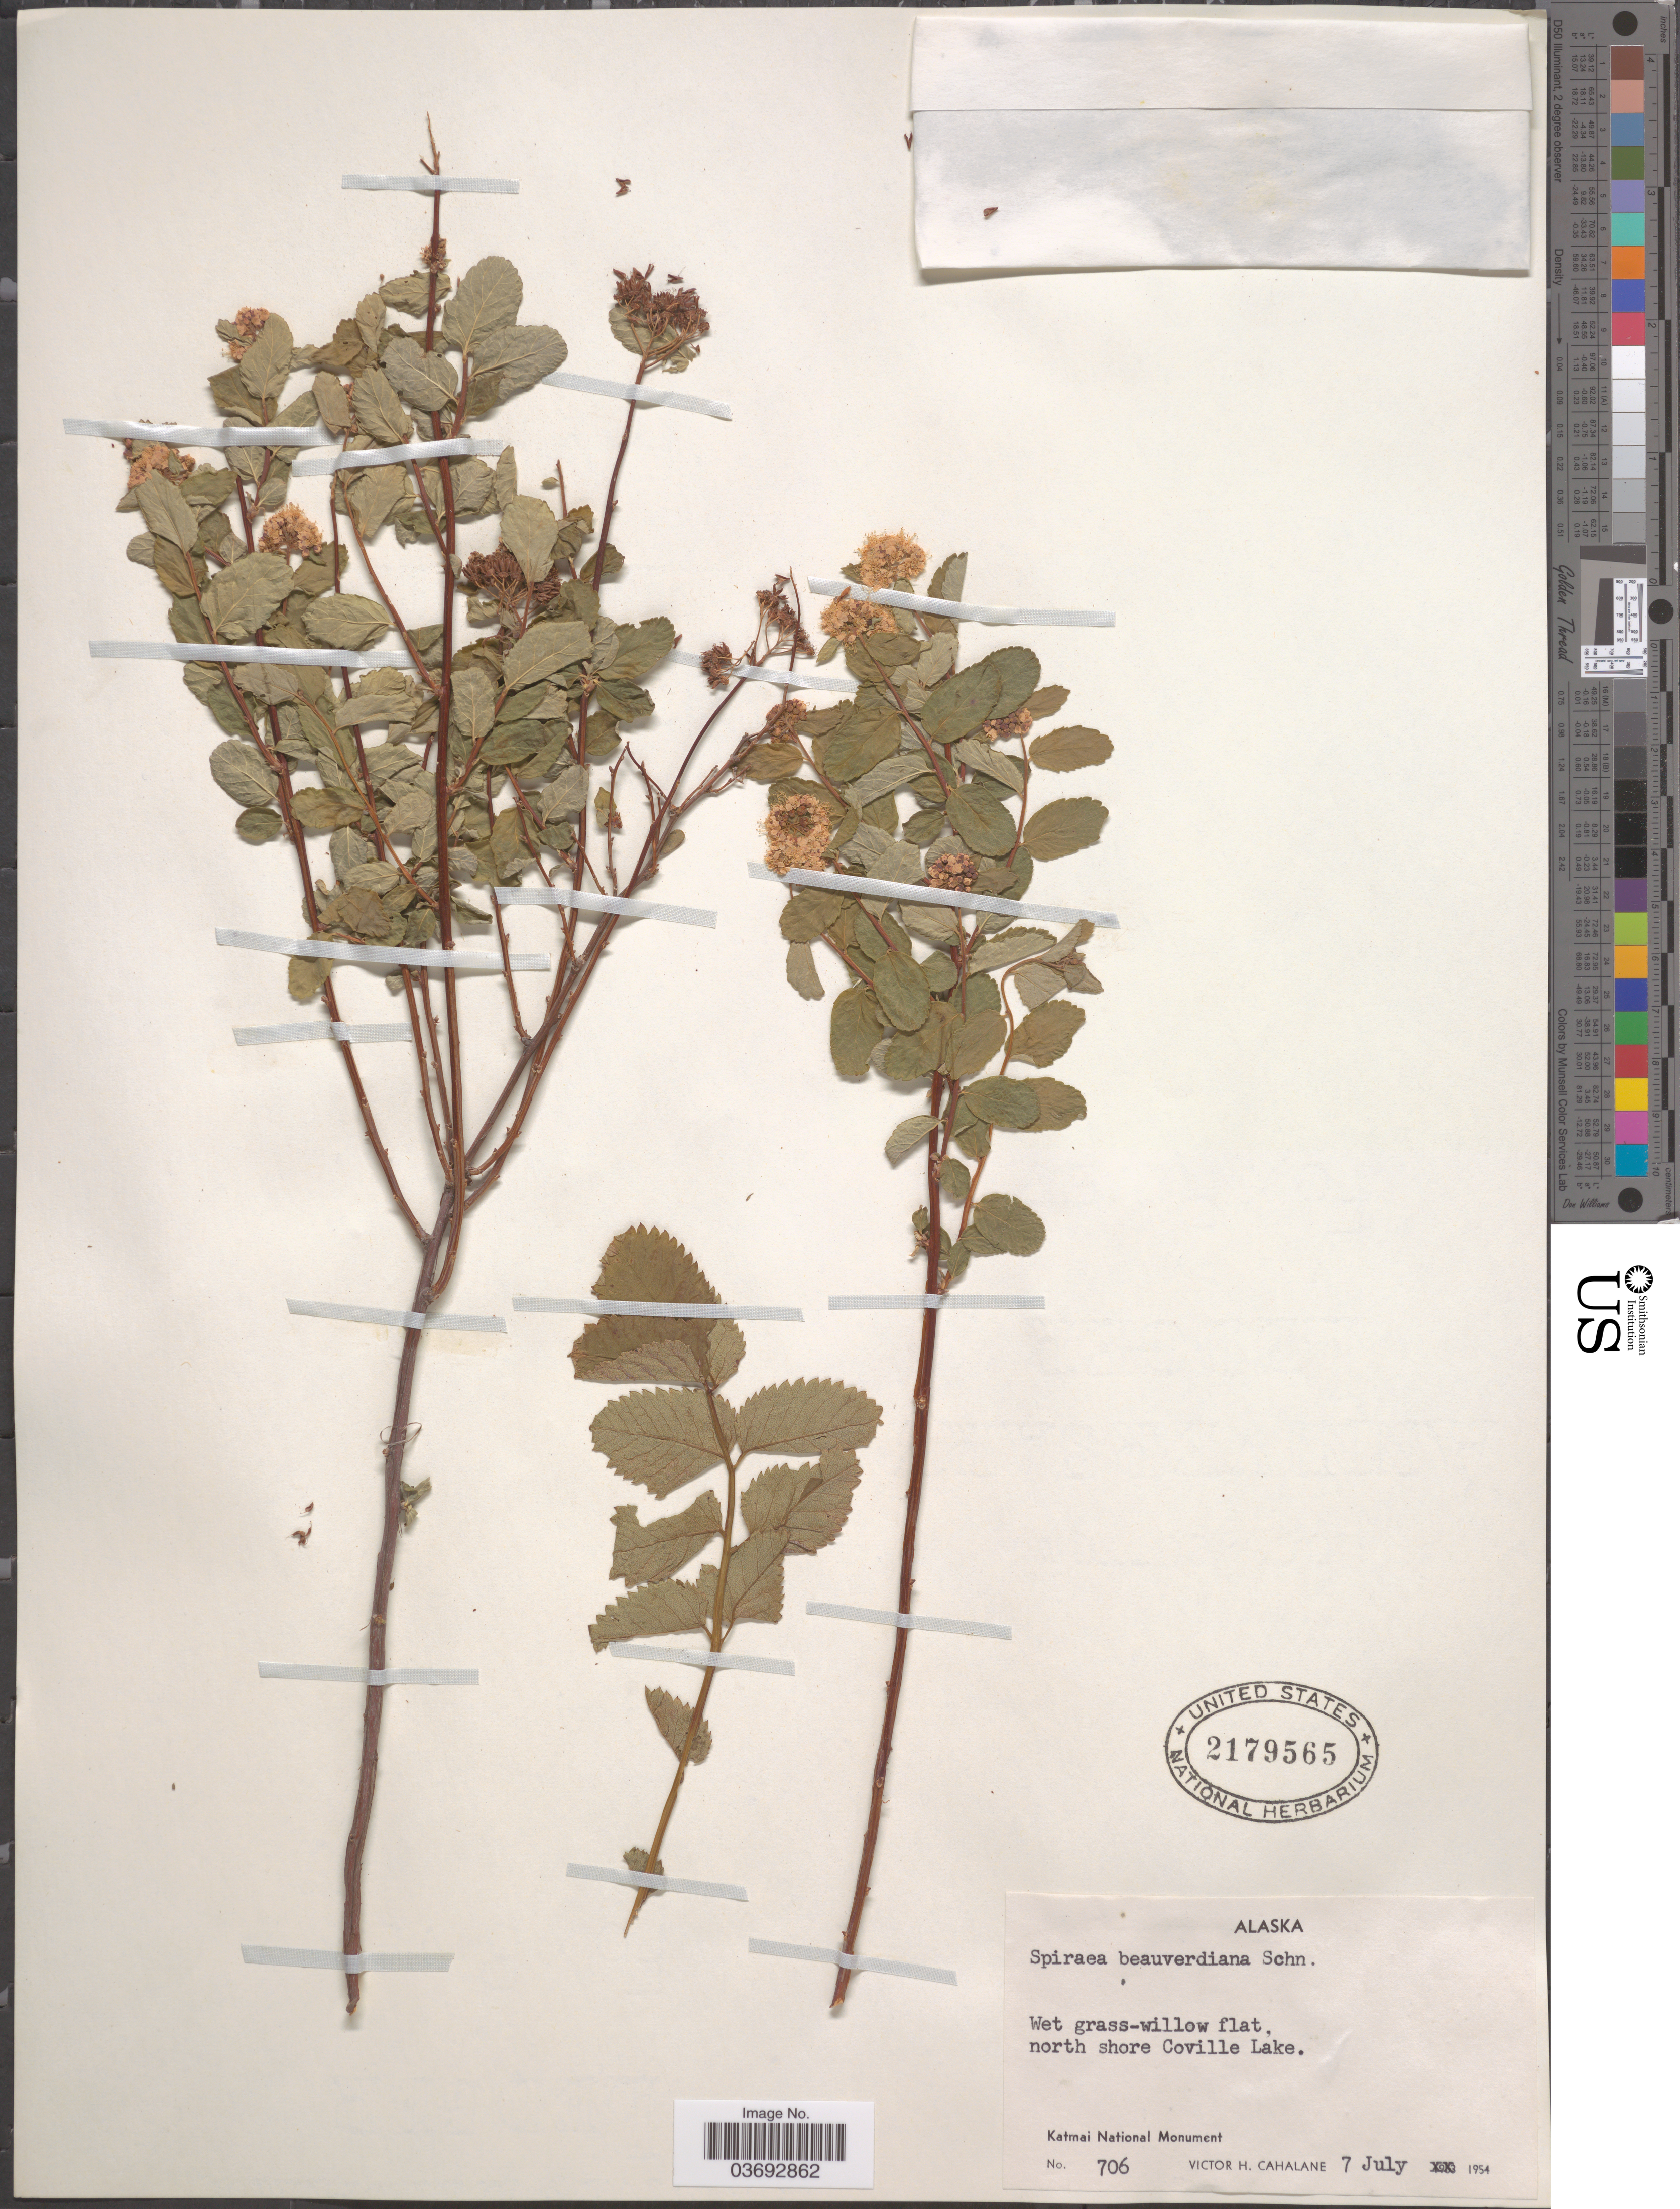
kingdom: Plantae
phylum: Tracheophyta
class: Magnoliopsida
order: Rosales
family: Rosaceae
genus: Spiraea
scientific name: Spiraea stevenii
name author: (C.K. Schneid.) Rydb.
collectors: V. Cahalane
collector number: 706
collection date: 1954-07-07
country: United States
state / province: Alaska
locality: North shore Coville Lake. Katmai National Monument.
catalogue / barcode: US 2179565